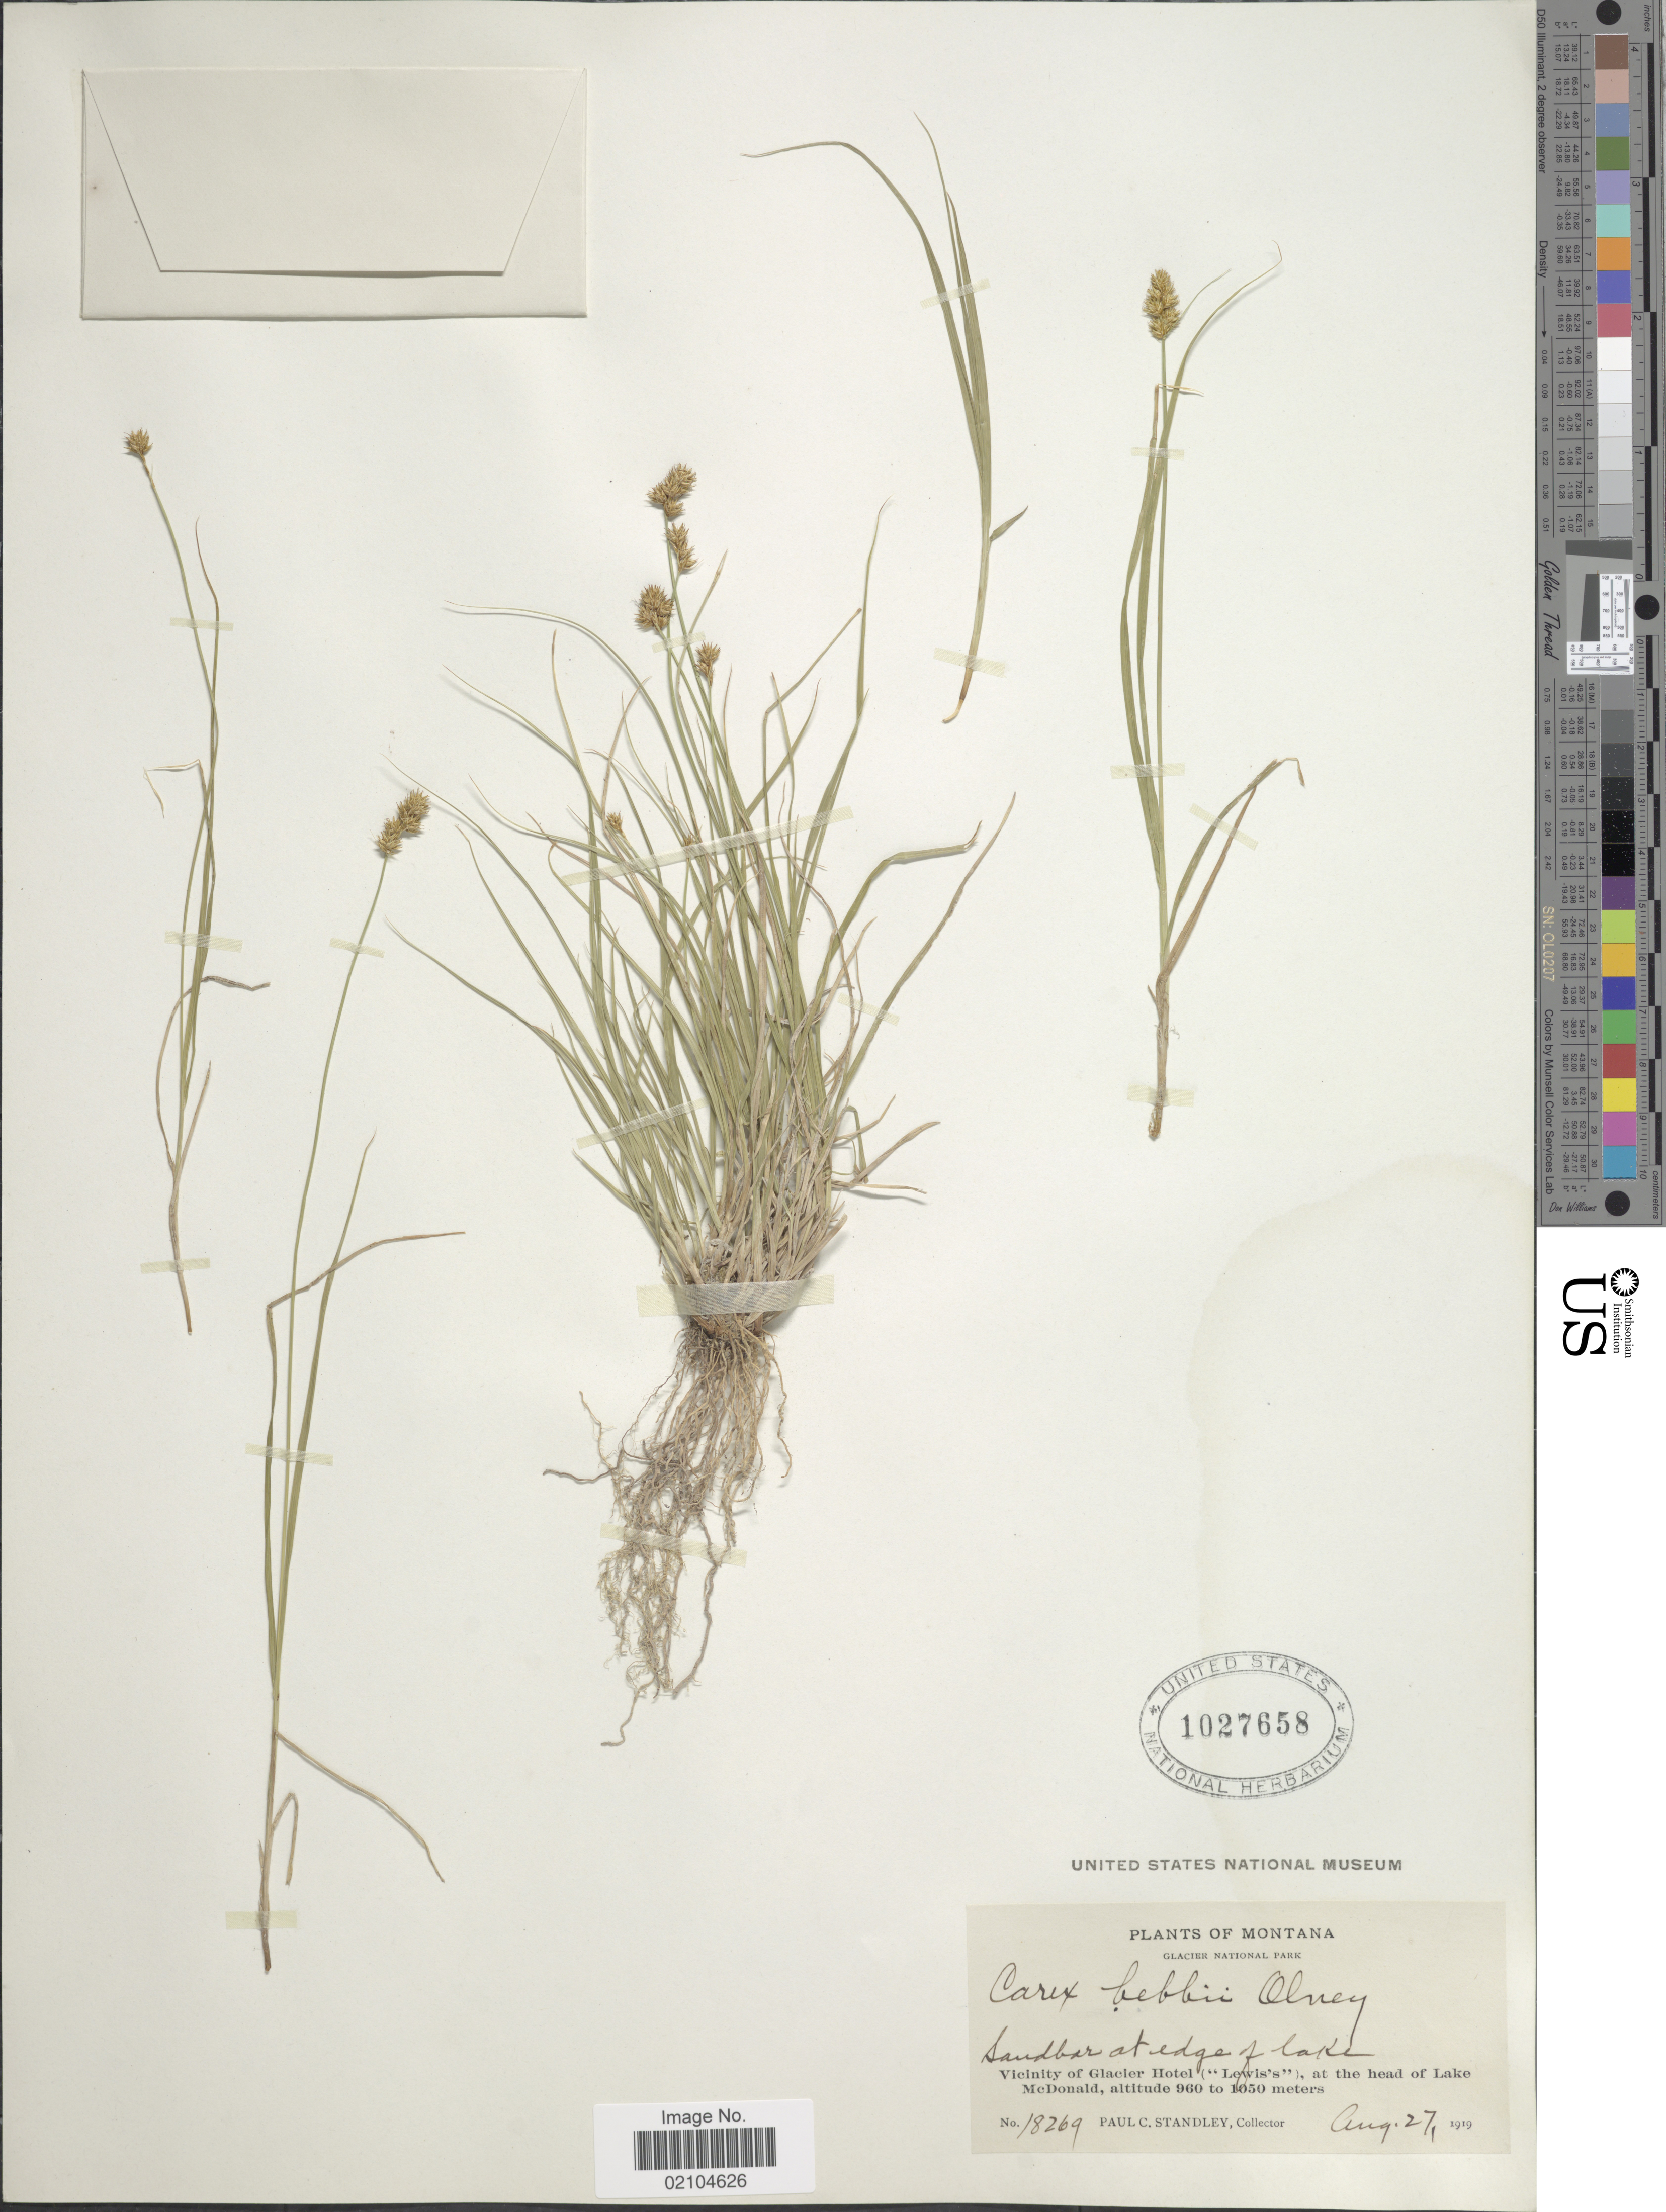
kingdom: Plantae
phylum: Tracheophyta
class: Liliopsida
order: Poales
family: Cyperaceae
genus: Carex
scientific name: Carex bebbii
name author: (L.H. Bailey) Olney ex Fernald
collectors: P. C. Standley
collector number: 18269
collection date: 1919-08-27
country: United States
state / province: Montana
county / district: Flathead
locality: Glacier National Park, Vicinity of Glacier Hotel, at the head of Lake McDonald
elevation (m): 960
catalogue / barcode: US 1027658